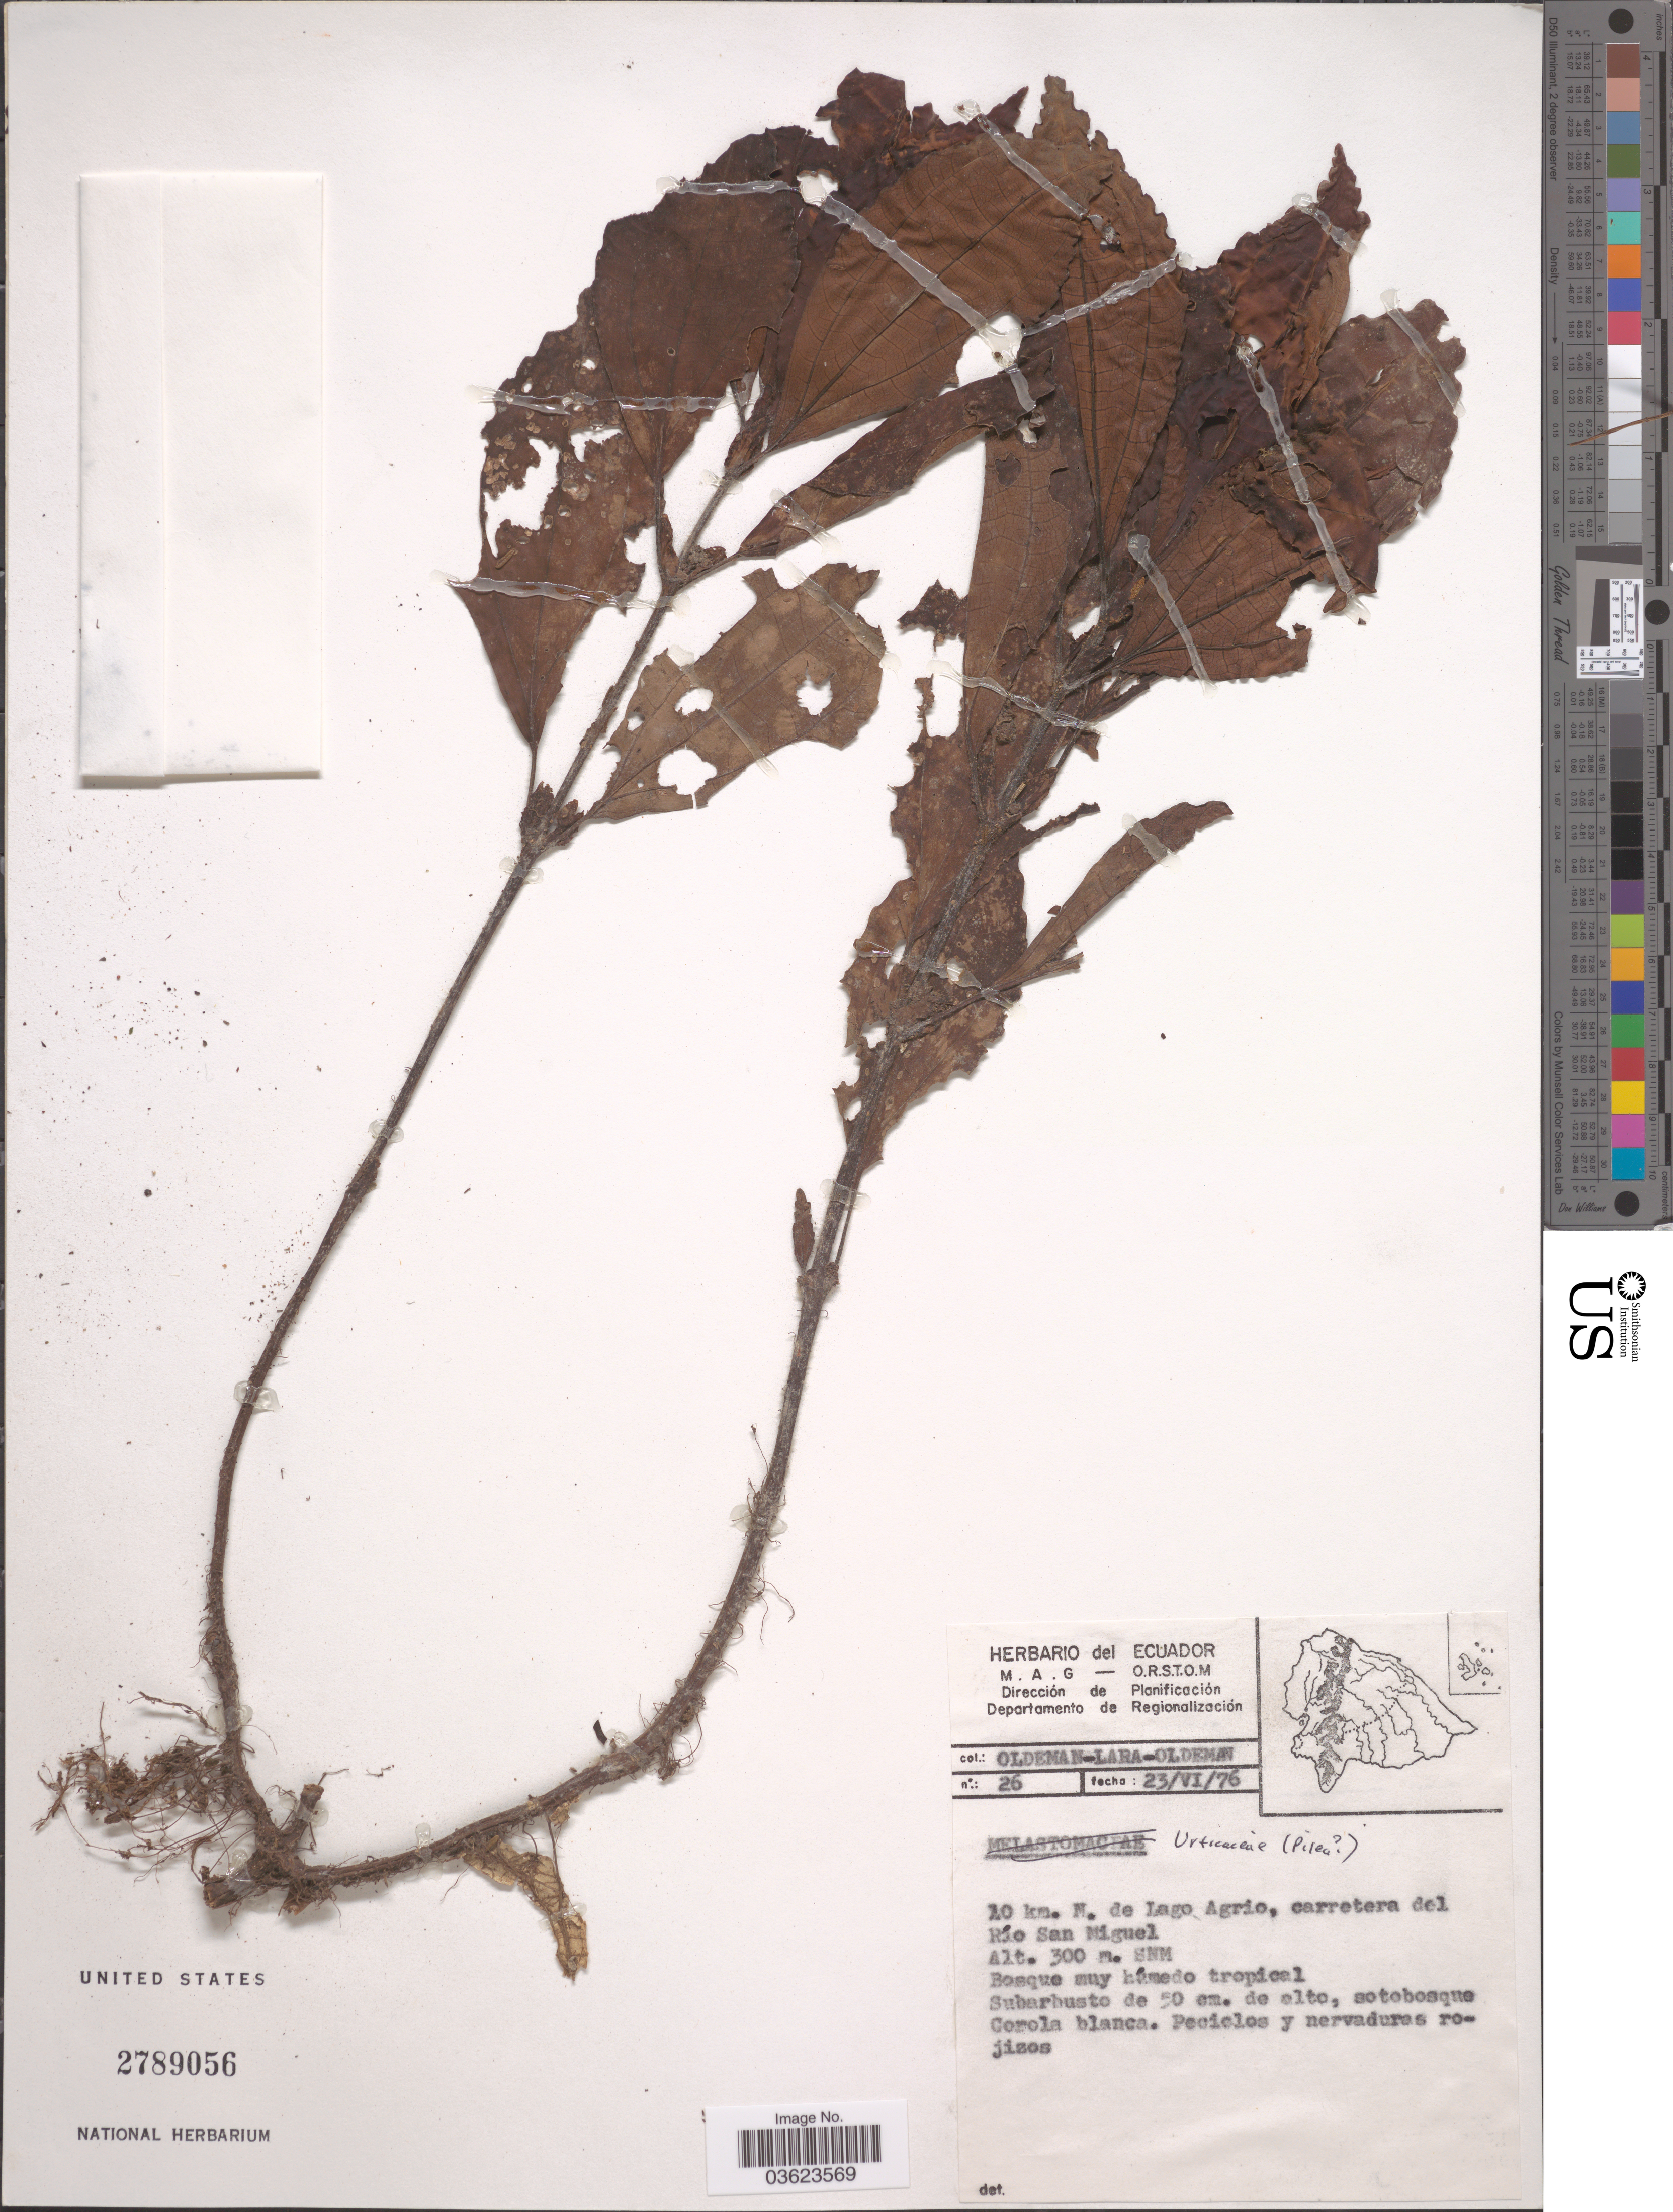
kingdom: Plantae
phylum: Tracheophyta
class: Magnoliopsida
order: Rosales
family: Urticaceae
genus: Pilea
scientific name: Pilea sp.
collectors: Oldeman-Lara-Oldeman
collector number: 26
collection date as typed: Transcribed d/m/y: 23/6/76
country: Ecuador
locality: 10 km. N. de Lago Agrio, carretera del Río San Miguel.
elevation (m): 300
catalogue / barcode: US 2789056